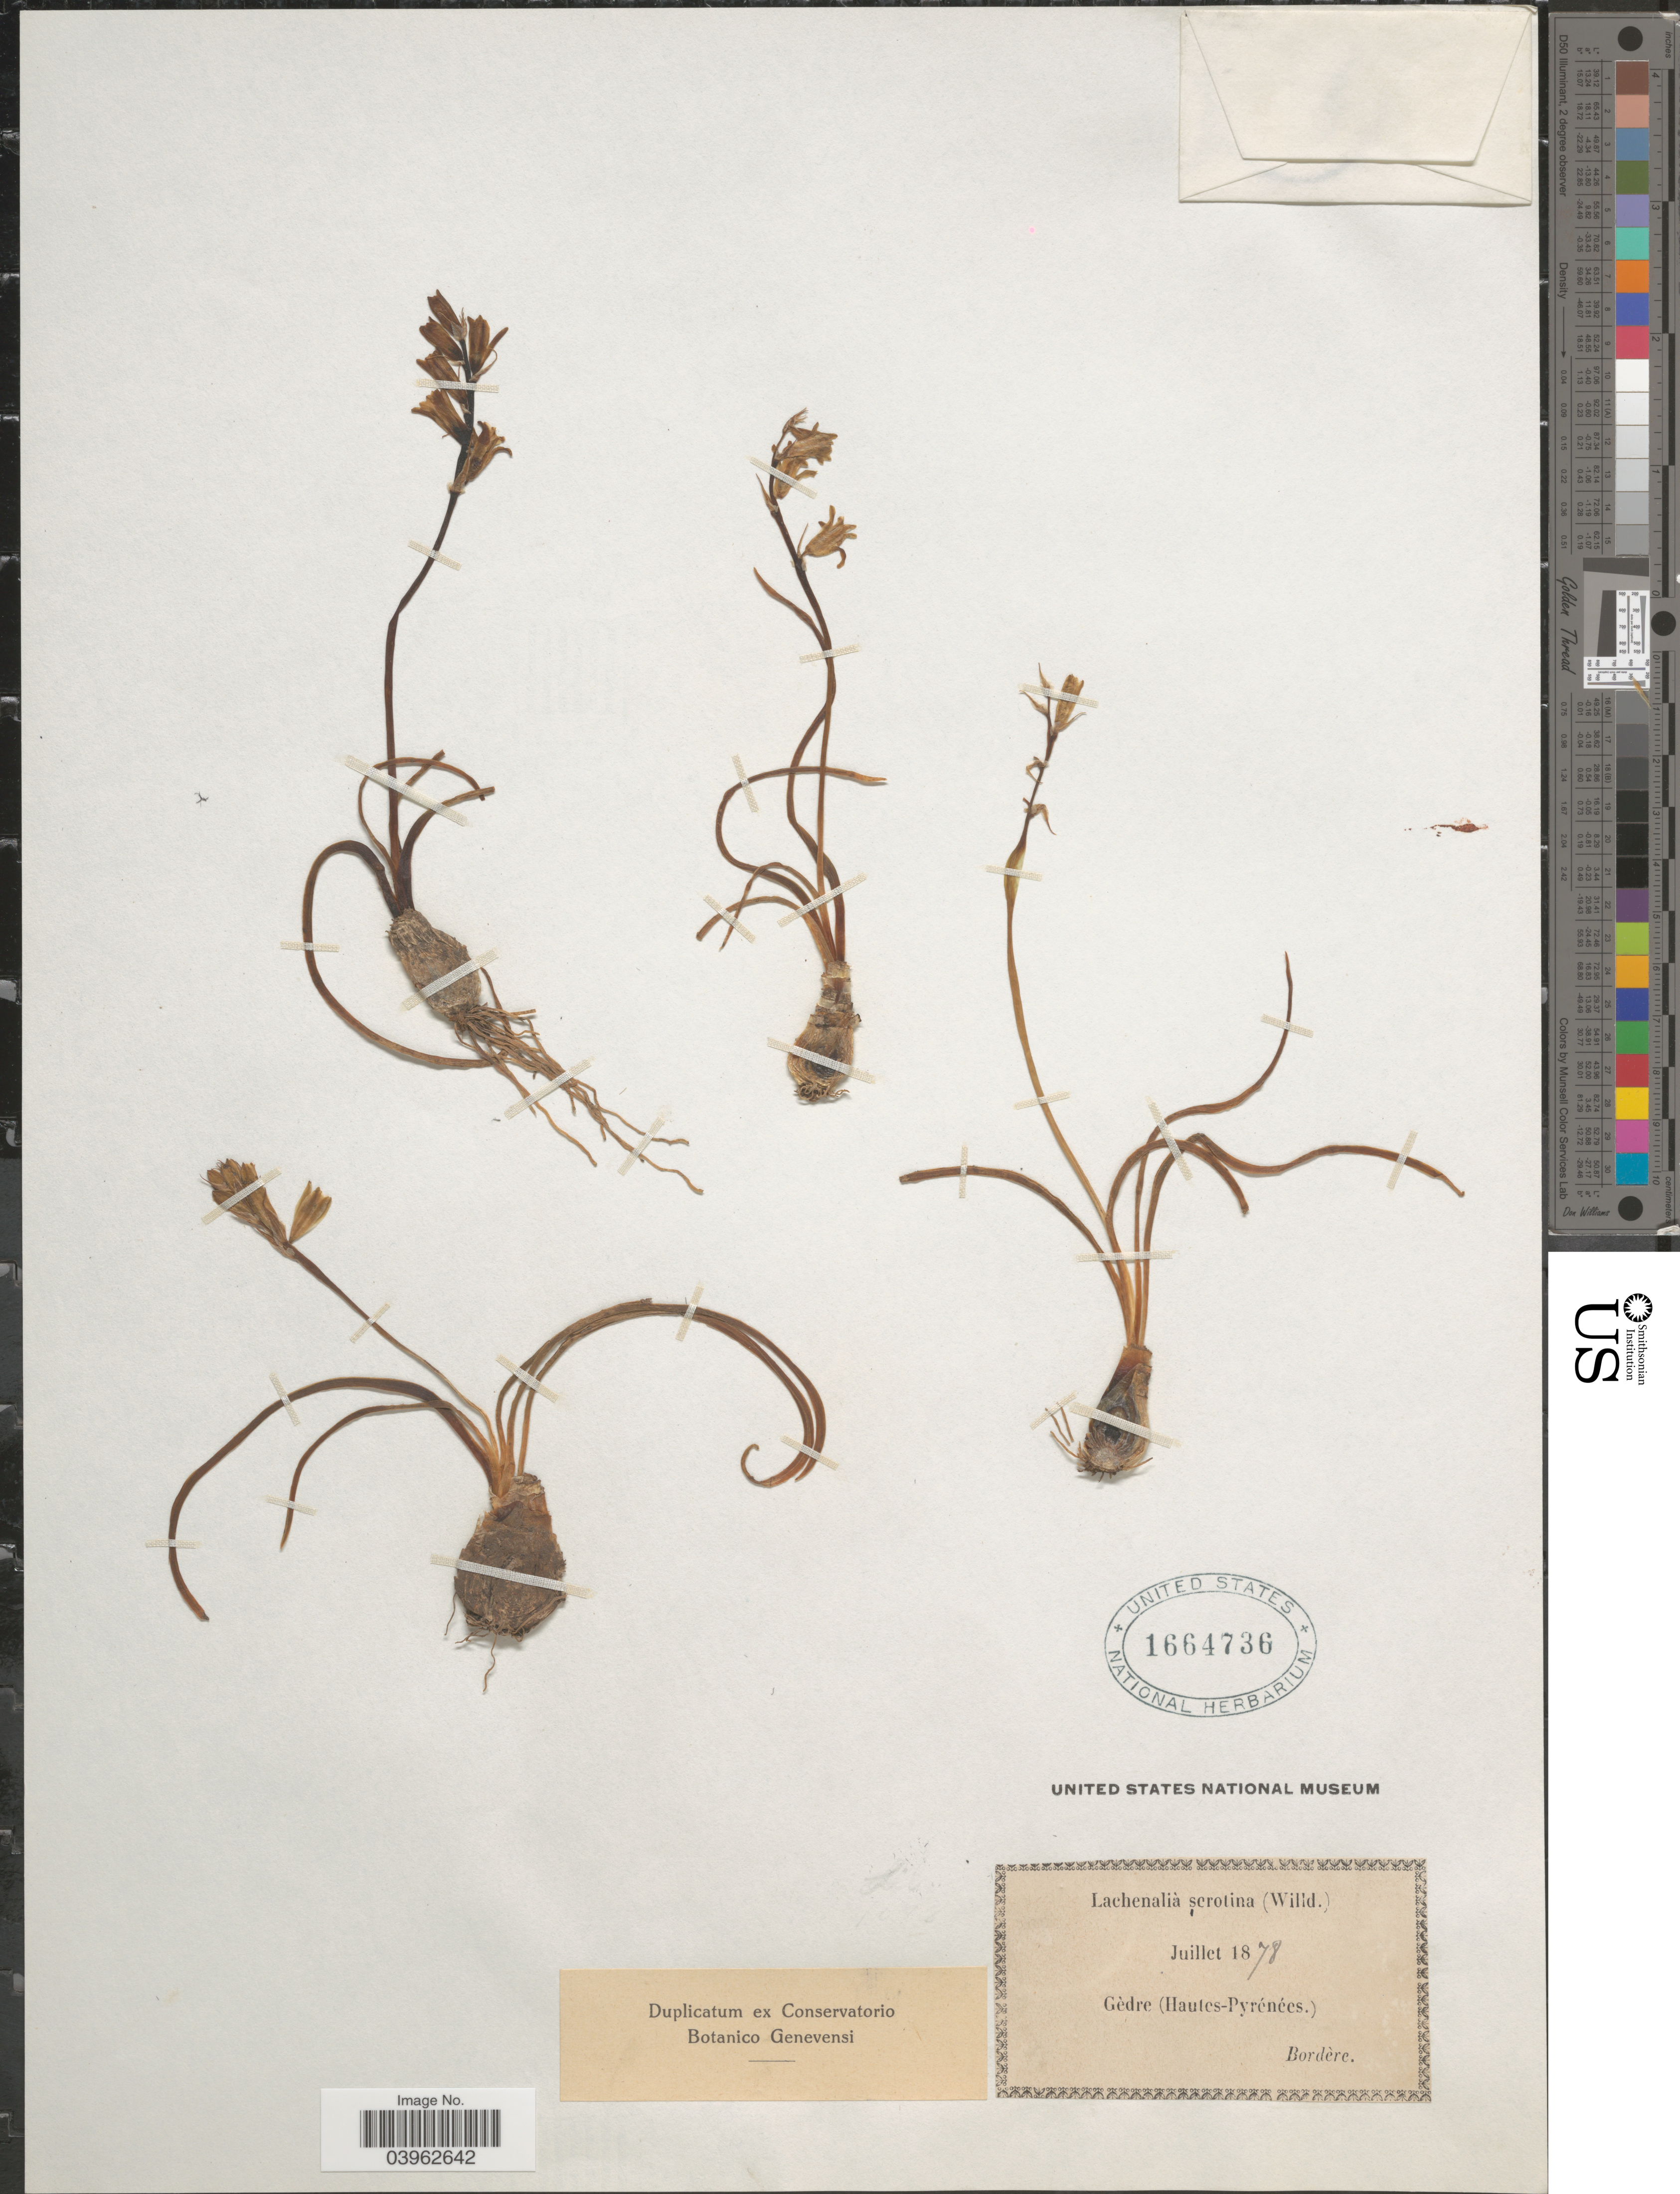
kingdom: Plantae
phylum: Tracheophyta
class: Liliopsida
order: Asparagales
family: Asparagaceae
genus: Lachenalia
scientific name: Lachenalia serotina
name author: (L.) Willd.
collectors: -. Bordère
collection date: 1878-07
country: France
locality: Gèdre (Hautes-Pyrénées).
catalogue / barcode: US 1664736